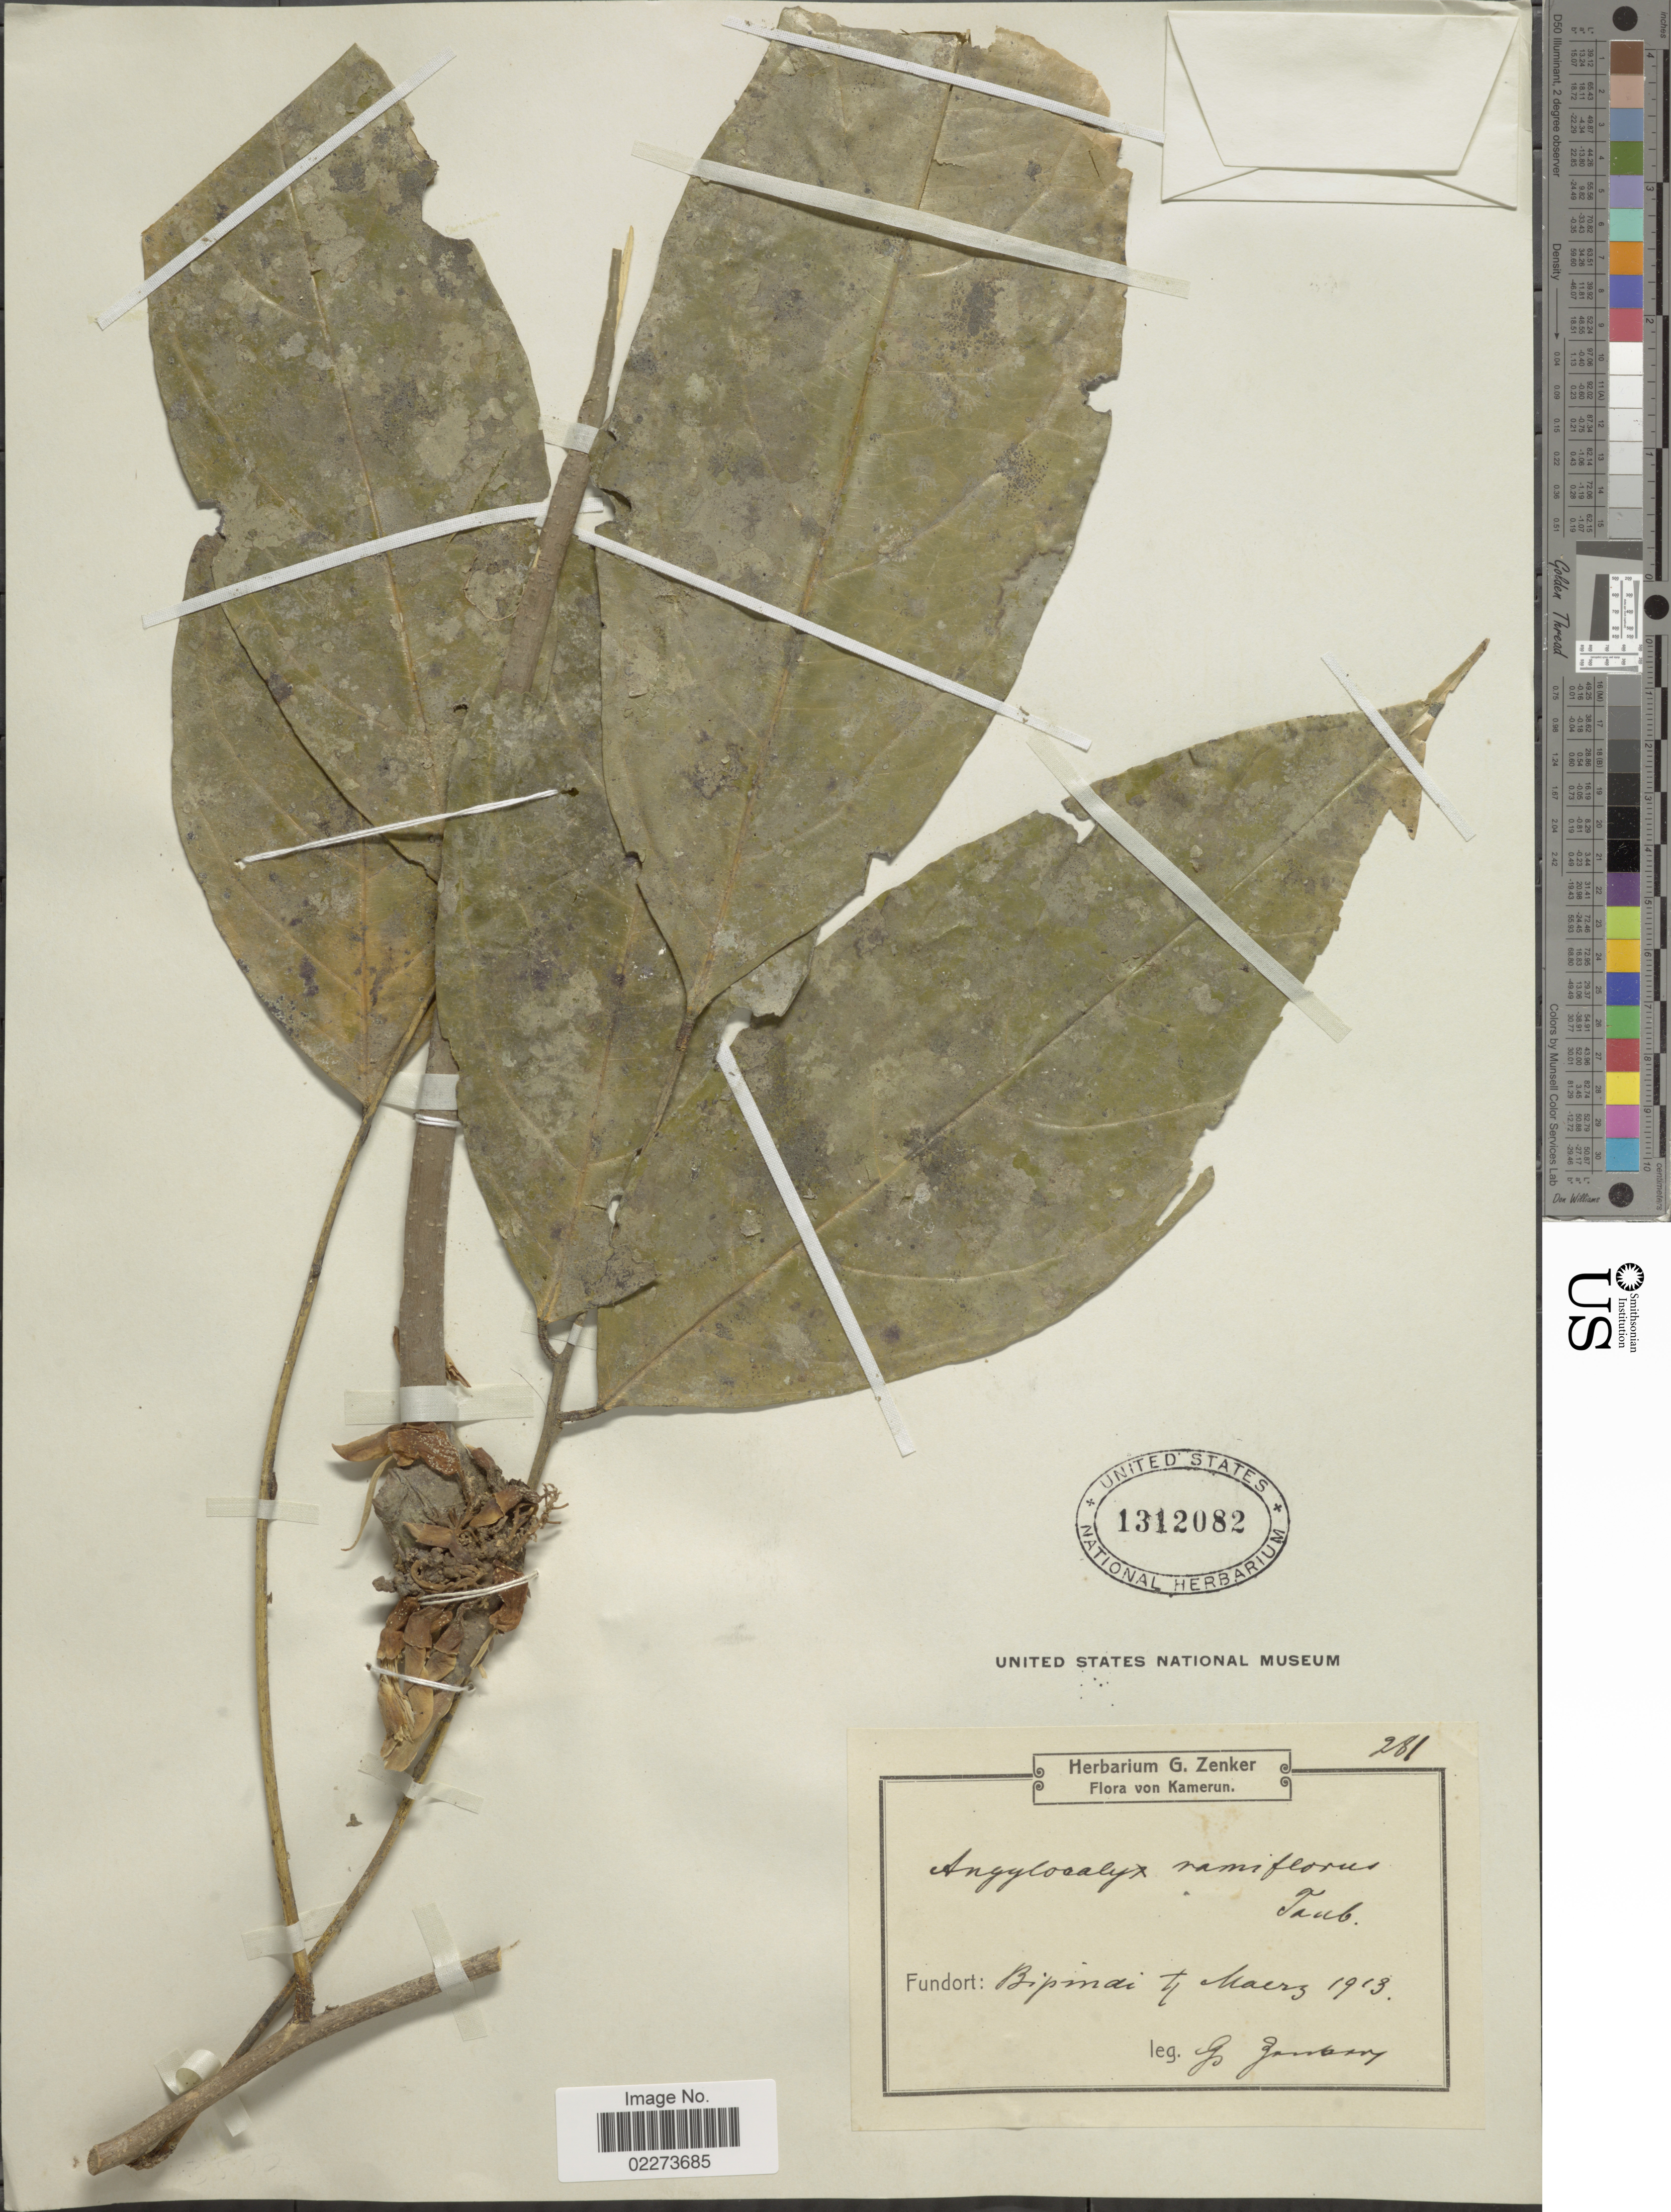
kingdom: Plantae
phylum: Tracheophyta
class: Magnoliopsida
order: Fabales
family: Fabaceae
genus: Angylocalyx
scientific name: Angylocalyx ramiflorus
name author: Taub.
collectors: G. A. Zenker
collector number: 281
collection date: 1913-03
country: Cameroon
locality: Kamerun, Bipmai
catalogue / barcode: US 1312082